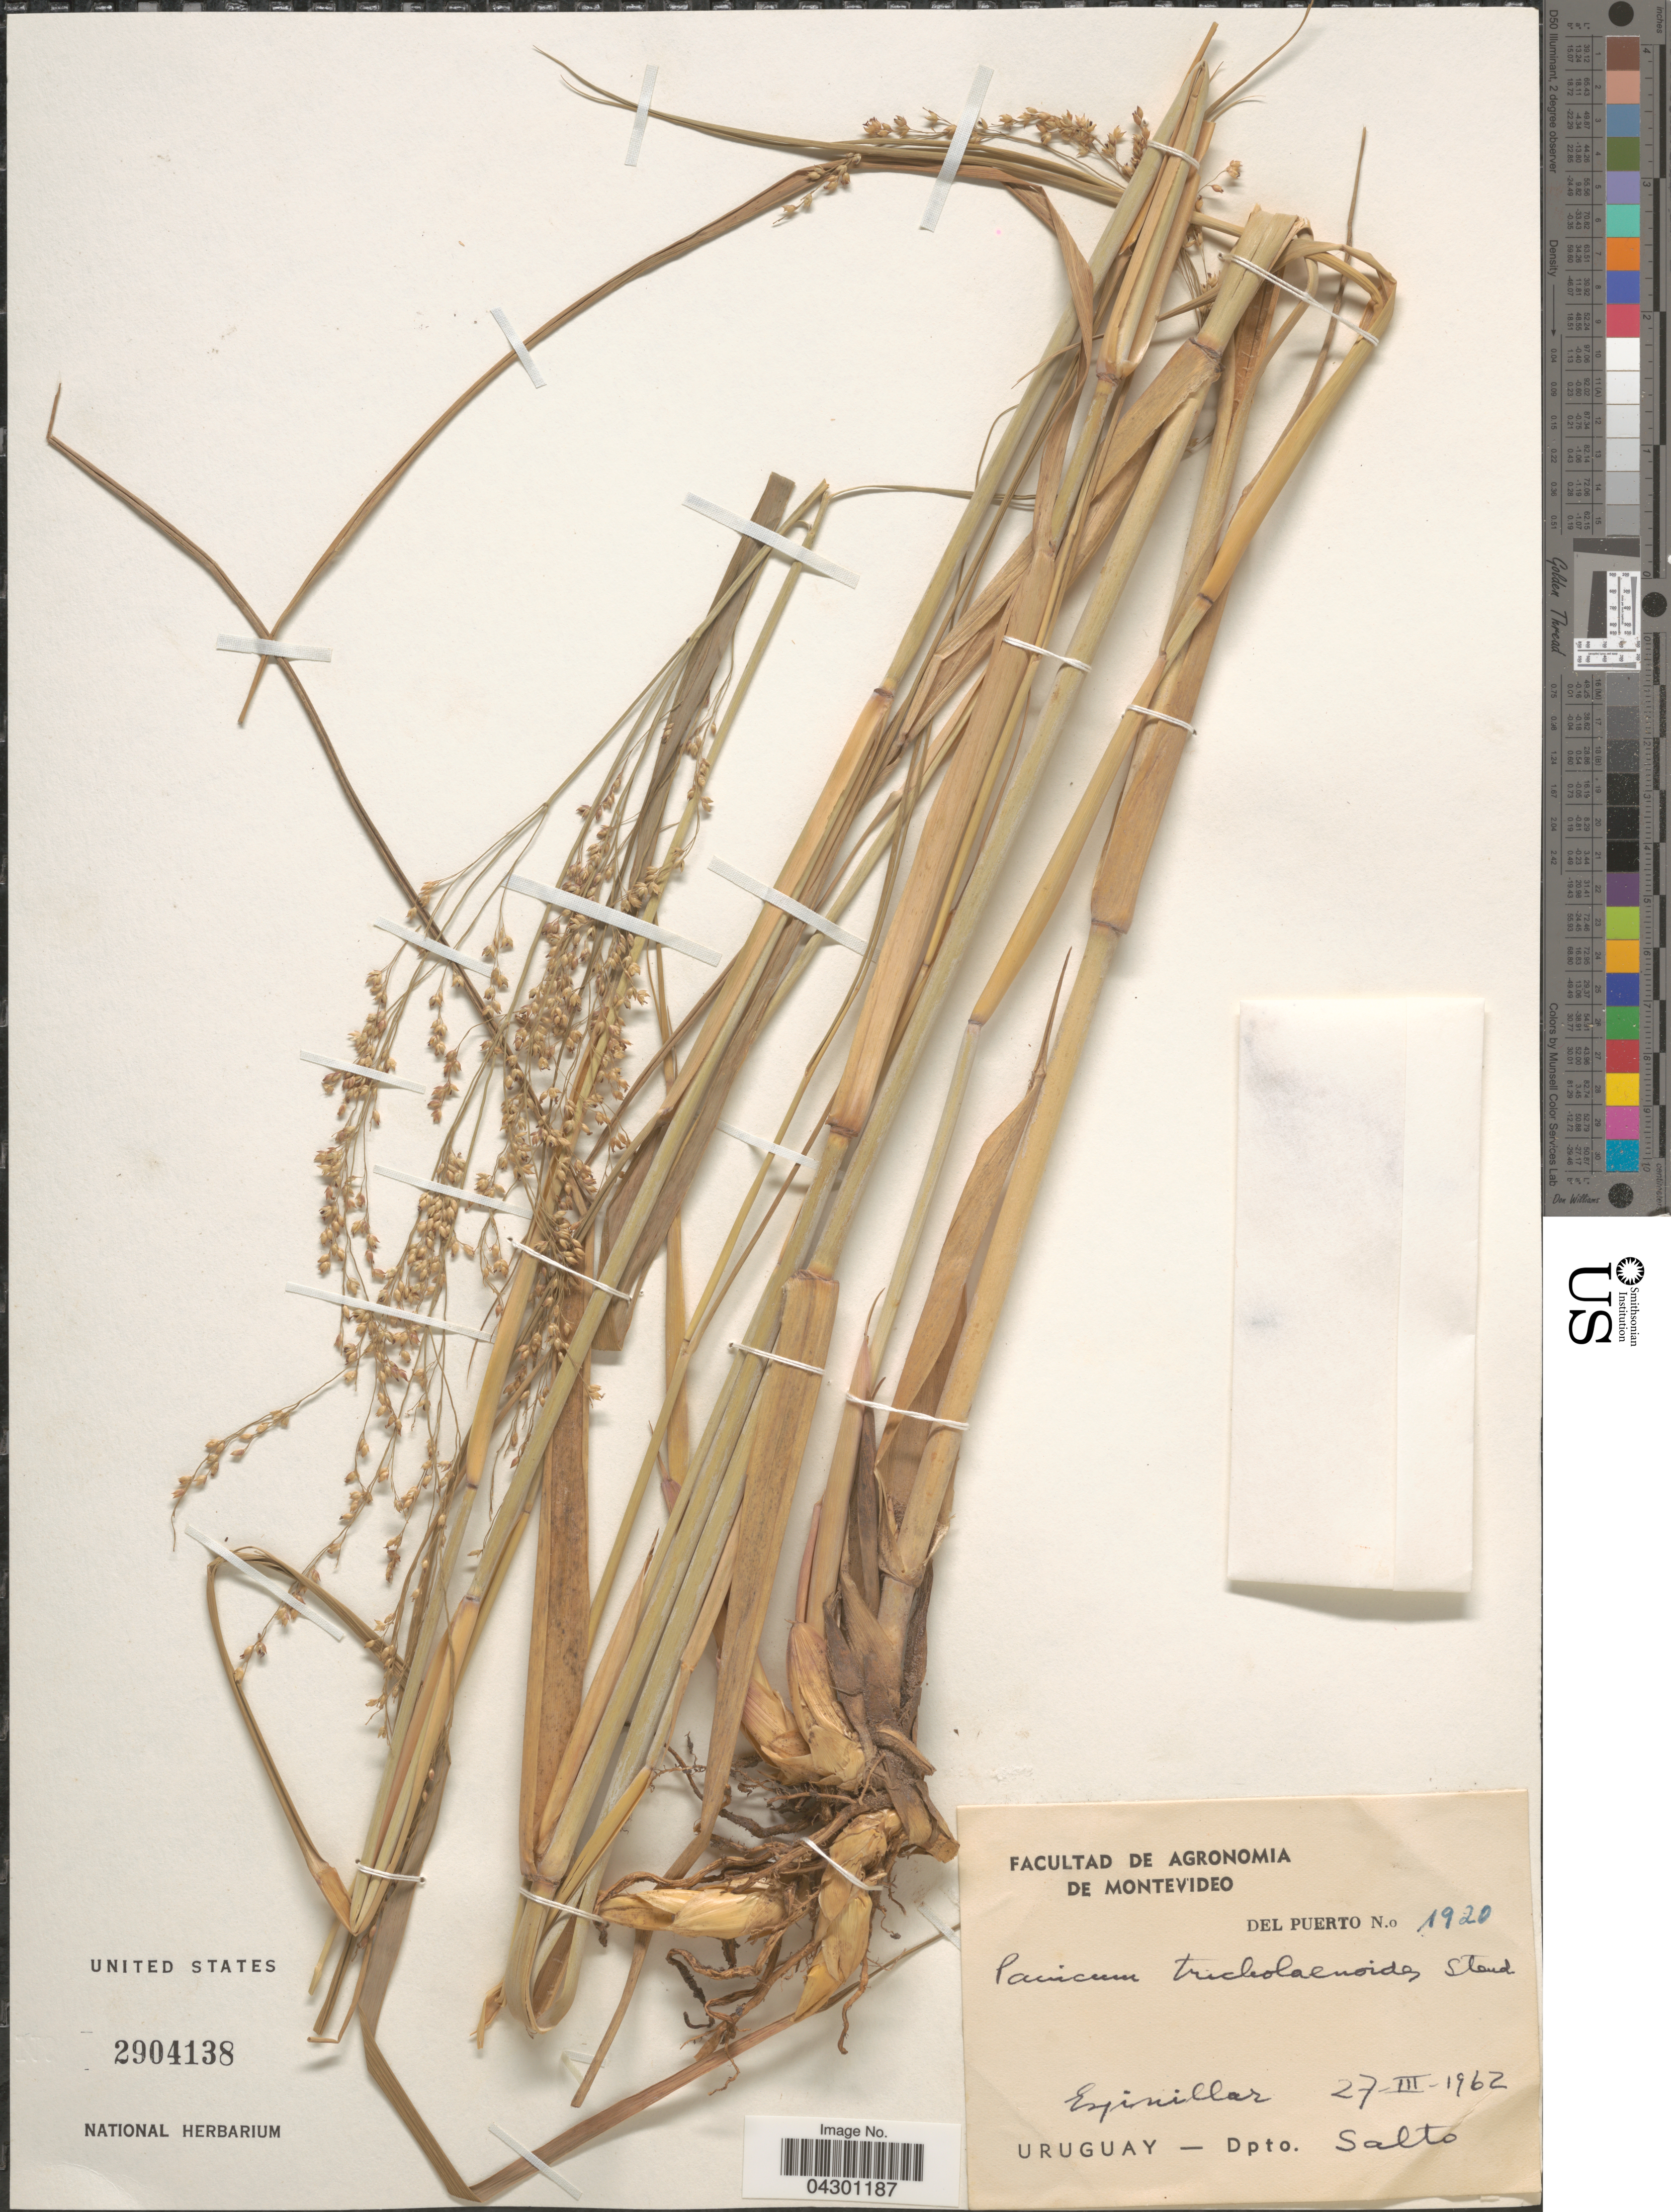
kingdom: Plantae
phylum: Tracheophyta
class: Liliopsida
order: Poales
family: Poaceae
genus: Panicum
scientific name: Panicum tricholaenoides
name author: Steud.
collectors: Del Puerto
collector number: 1920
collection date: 1962-03-27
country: Uruguay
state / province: Salto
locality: Espinillas. Dpto. Salto.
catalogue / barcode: US 2904138